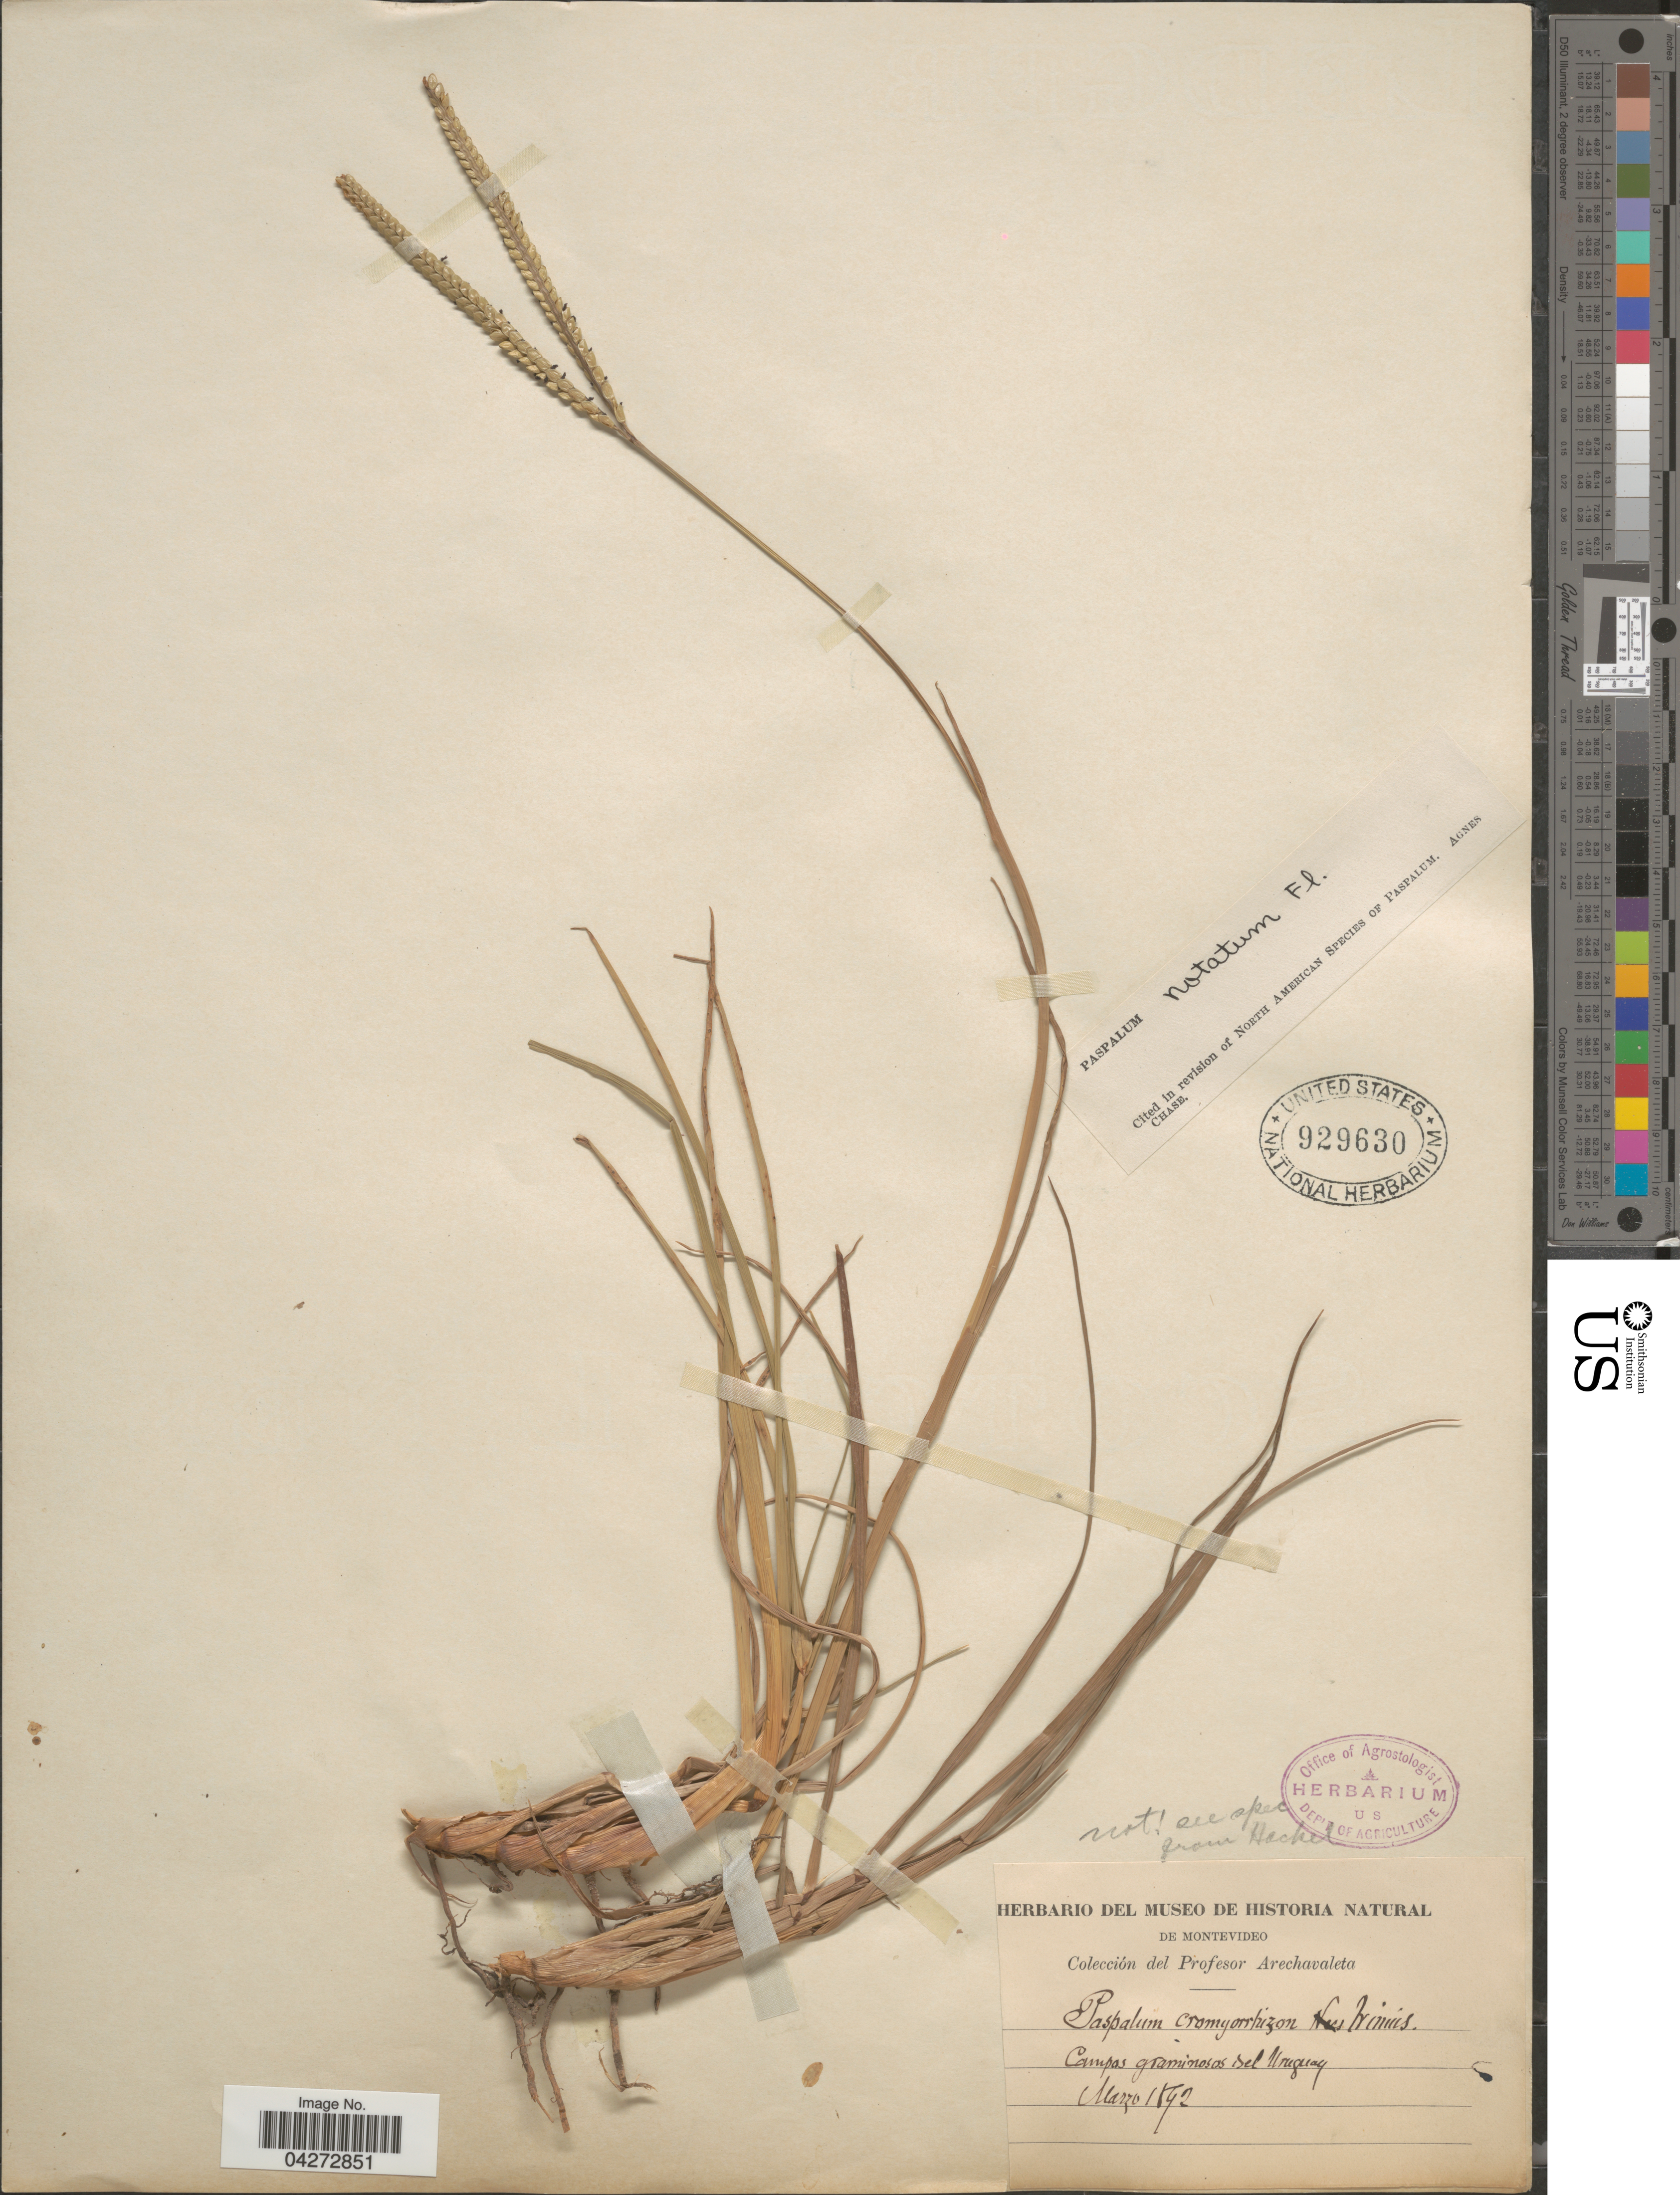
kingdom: Plantae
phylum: Tracheophyta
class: Liliopsida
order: Poales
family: Poaceae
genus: Paspalum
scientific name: Paspalum notatum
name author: Flüggé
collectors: Arechavaleta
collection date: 1892-03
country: Uruguay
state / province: Montevideo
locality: Campos graminosos del Uruguay.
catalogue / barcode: US 929630